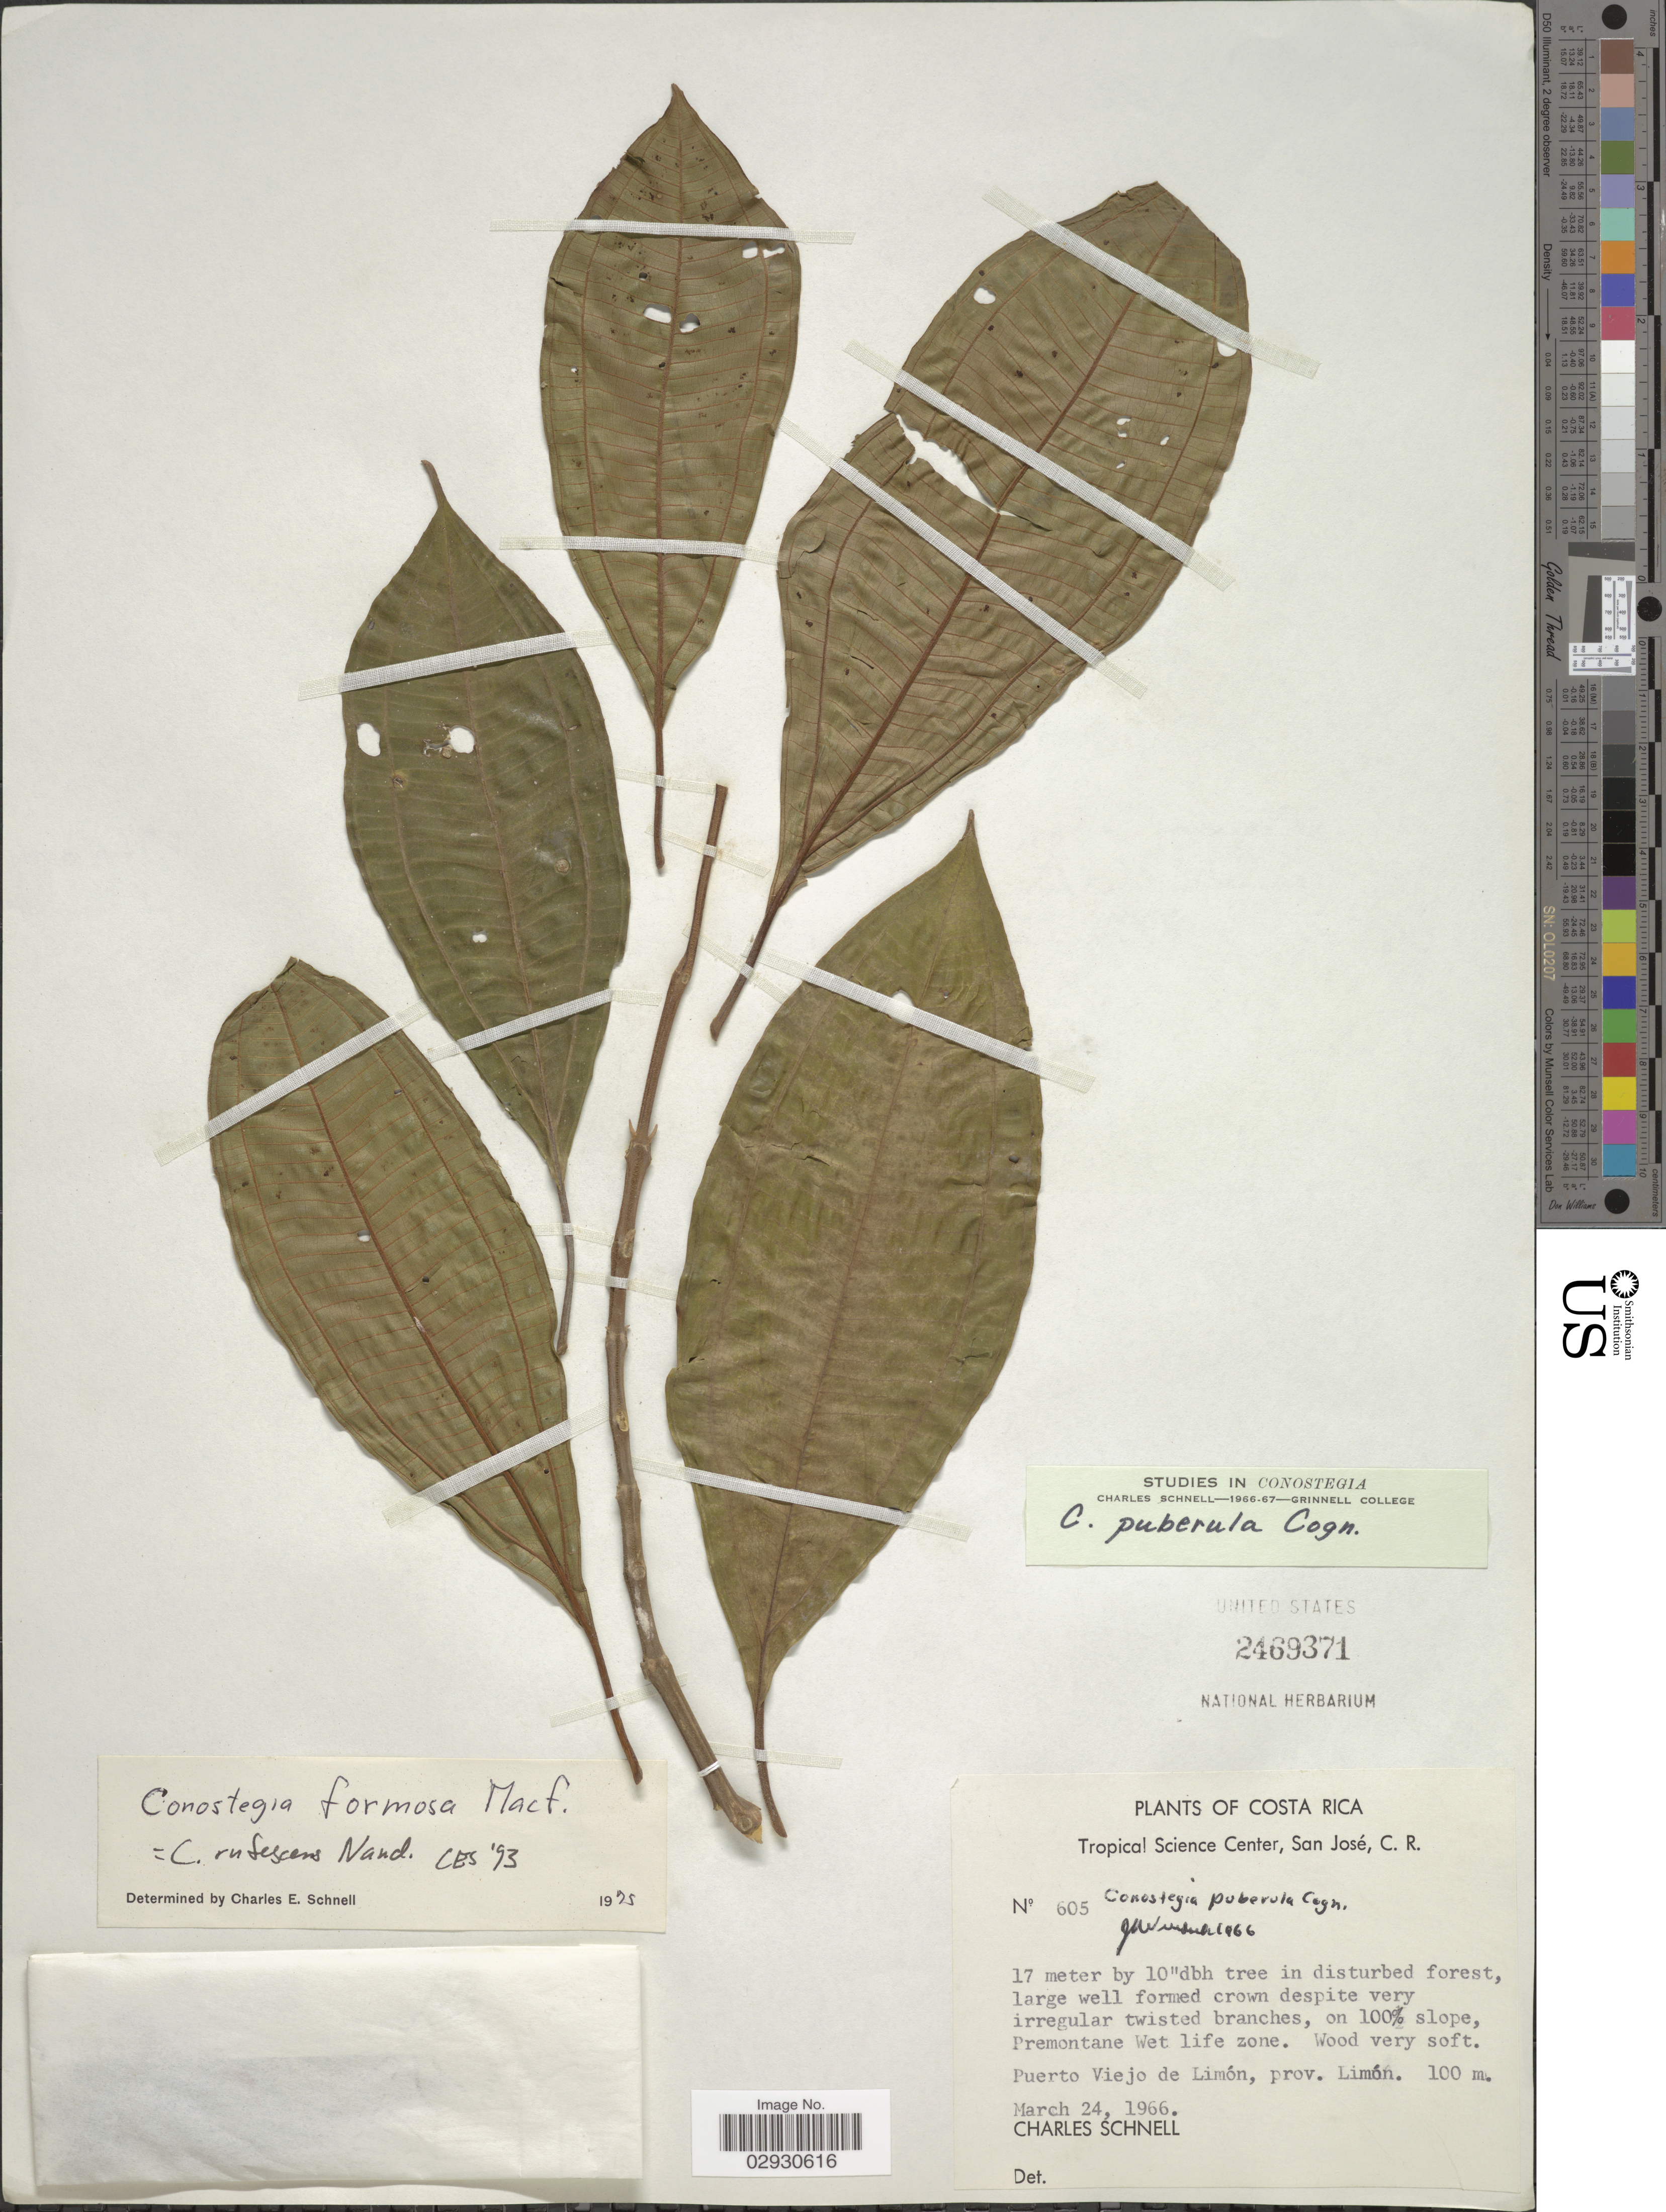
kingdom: Plantae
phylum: Tracheophyta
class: Magnoliopsida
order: Myrtales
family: Melastomataceae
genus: Conostegia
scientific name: Conostegia rufescens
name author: Naudin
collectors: C. Schnell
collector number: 605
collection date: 1966-03-24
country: Costa Rica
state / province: Limón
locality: On 100% slope, Premontane Wet life zone, Puerto Viejo de Limón.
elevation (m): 100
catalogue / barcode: US 2469371